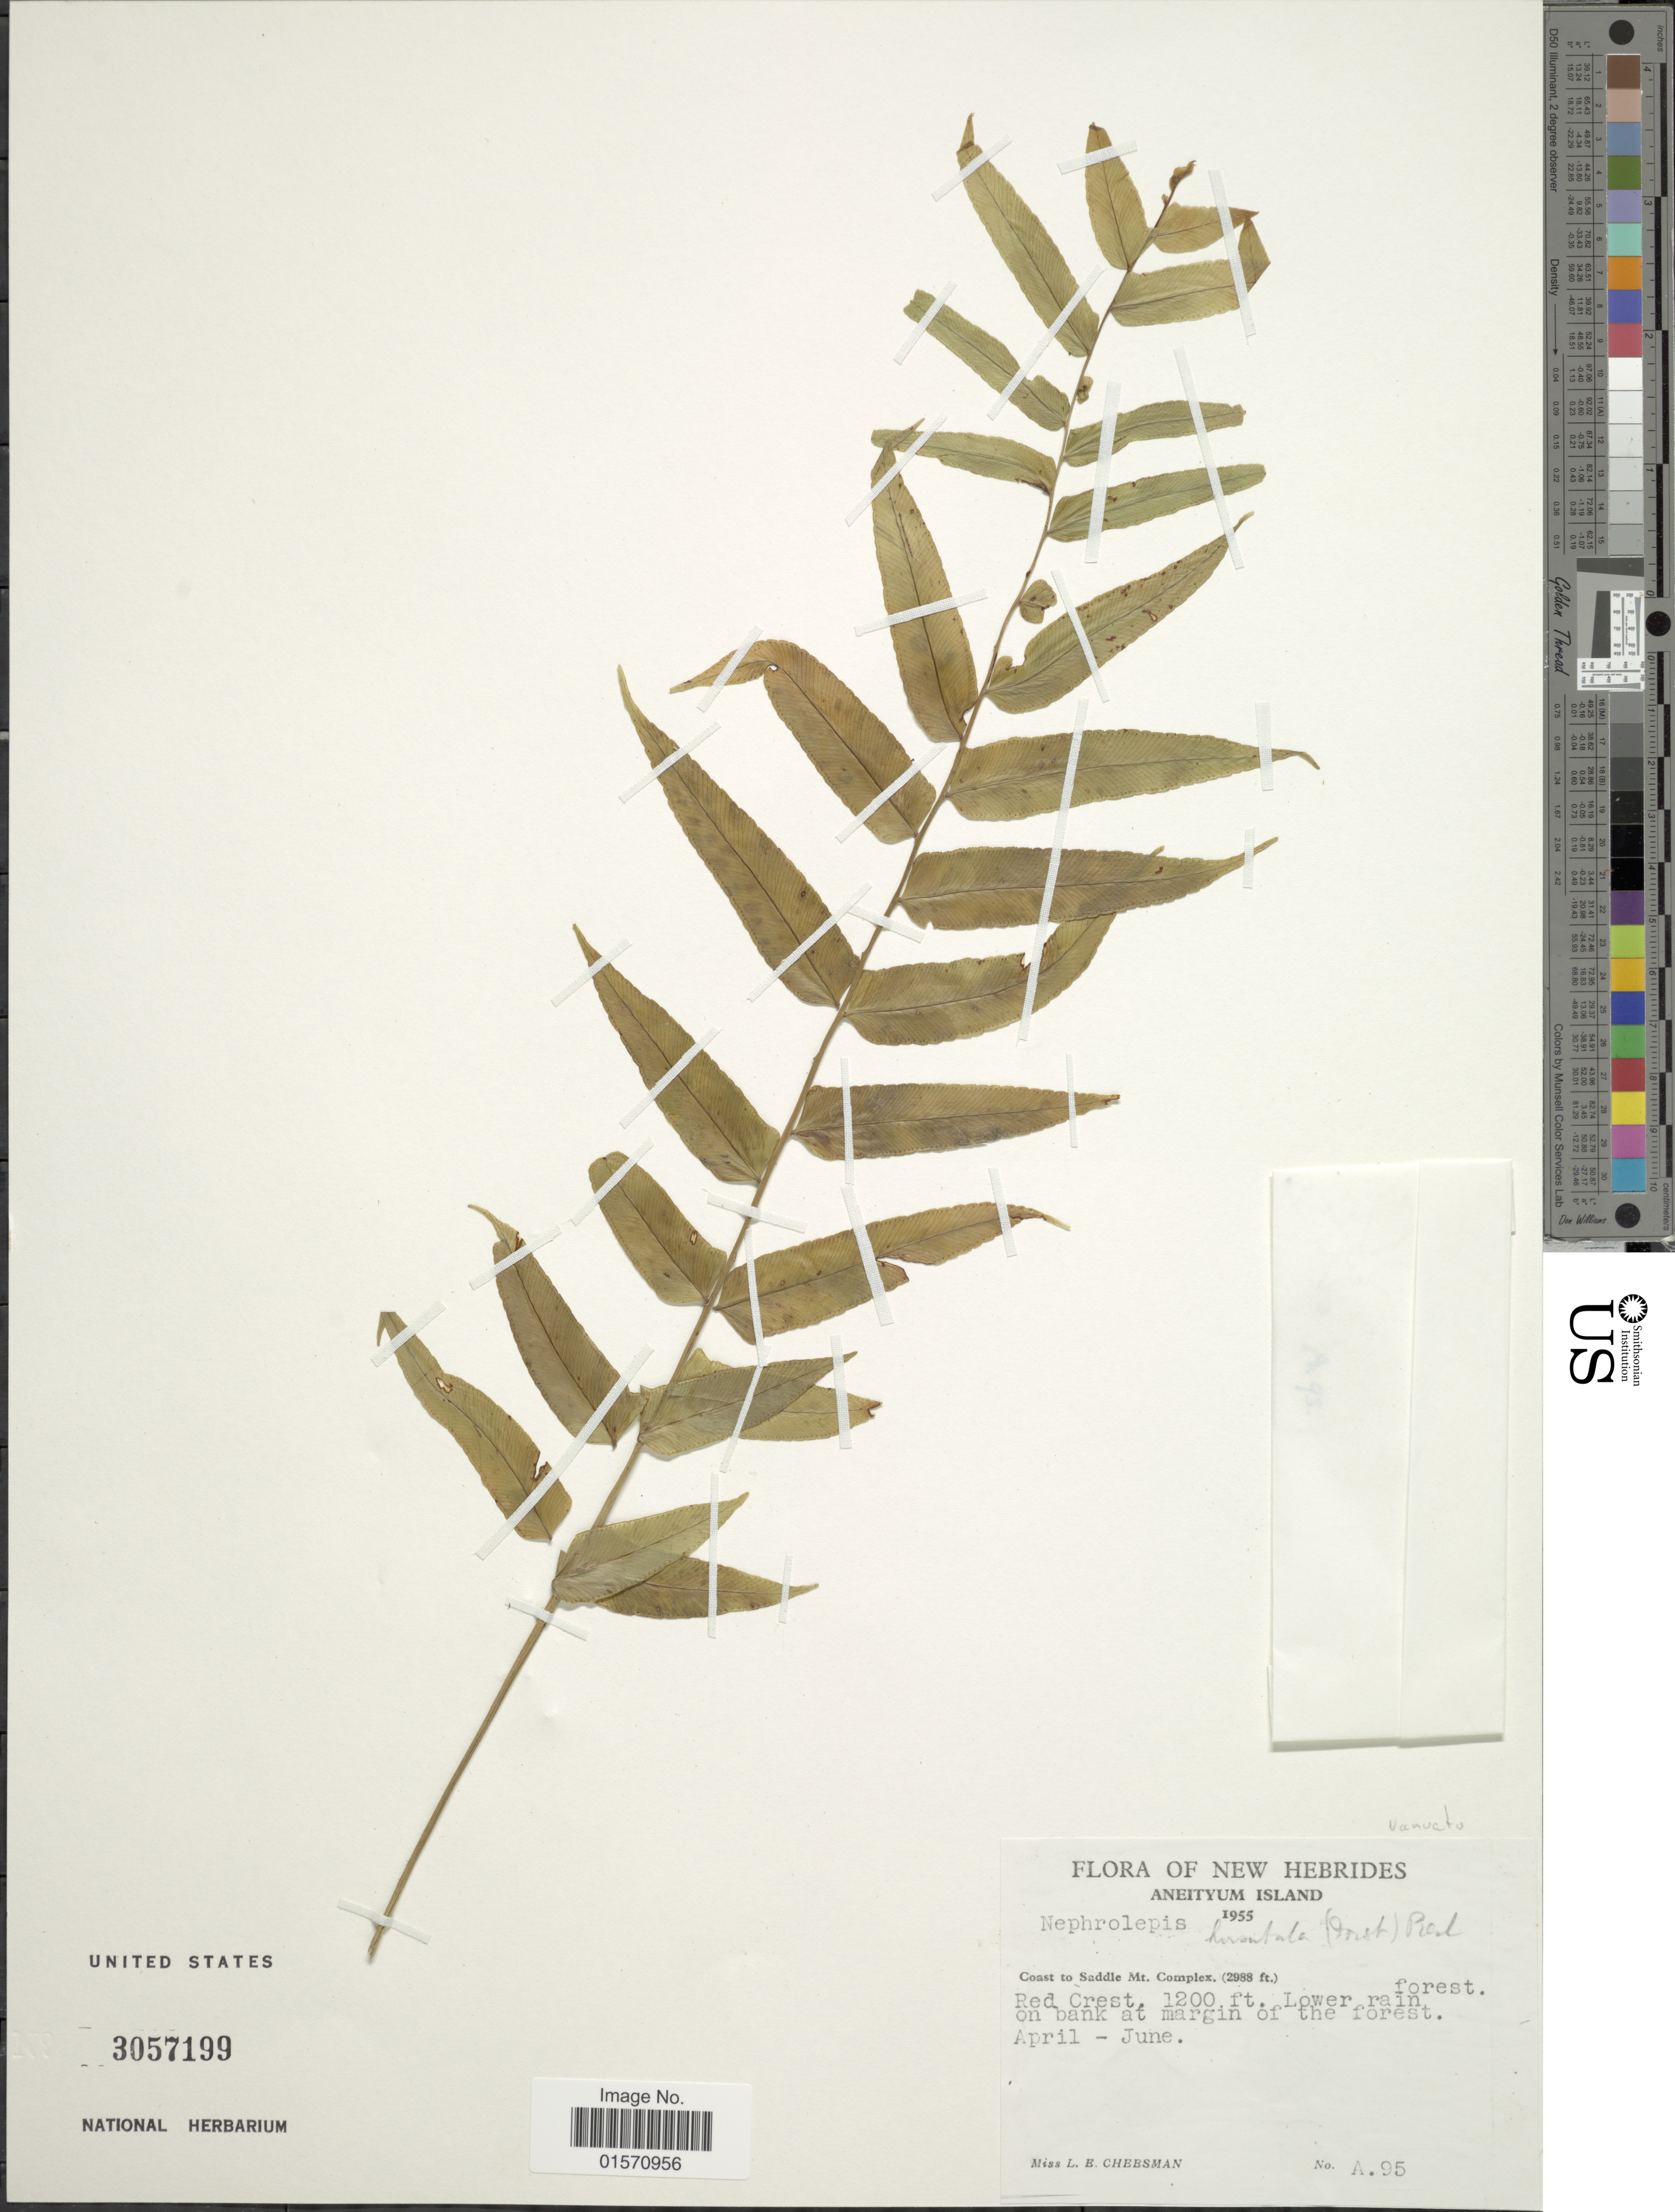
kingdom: Plantae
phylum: Tracheophyta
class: Polypodiopsida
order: Polypodiales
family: Nephrolepidaceae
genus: Nephrolepis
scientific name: Nephrolepis hirsutula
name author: (G. Forst.) C. Presl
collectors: L. E. Cheesman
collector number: A95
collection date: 1955-04/1955-06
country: Vanuatu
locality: New Hebrides. Aneityum Island. Coast to Saddle Mt. Complex. Red Crest, Lower rain forest on bank at margin of the forest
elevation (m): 366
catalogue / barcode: US 3057199